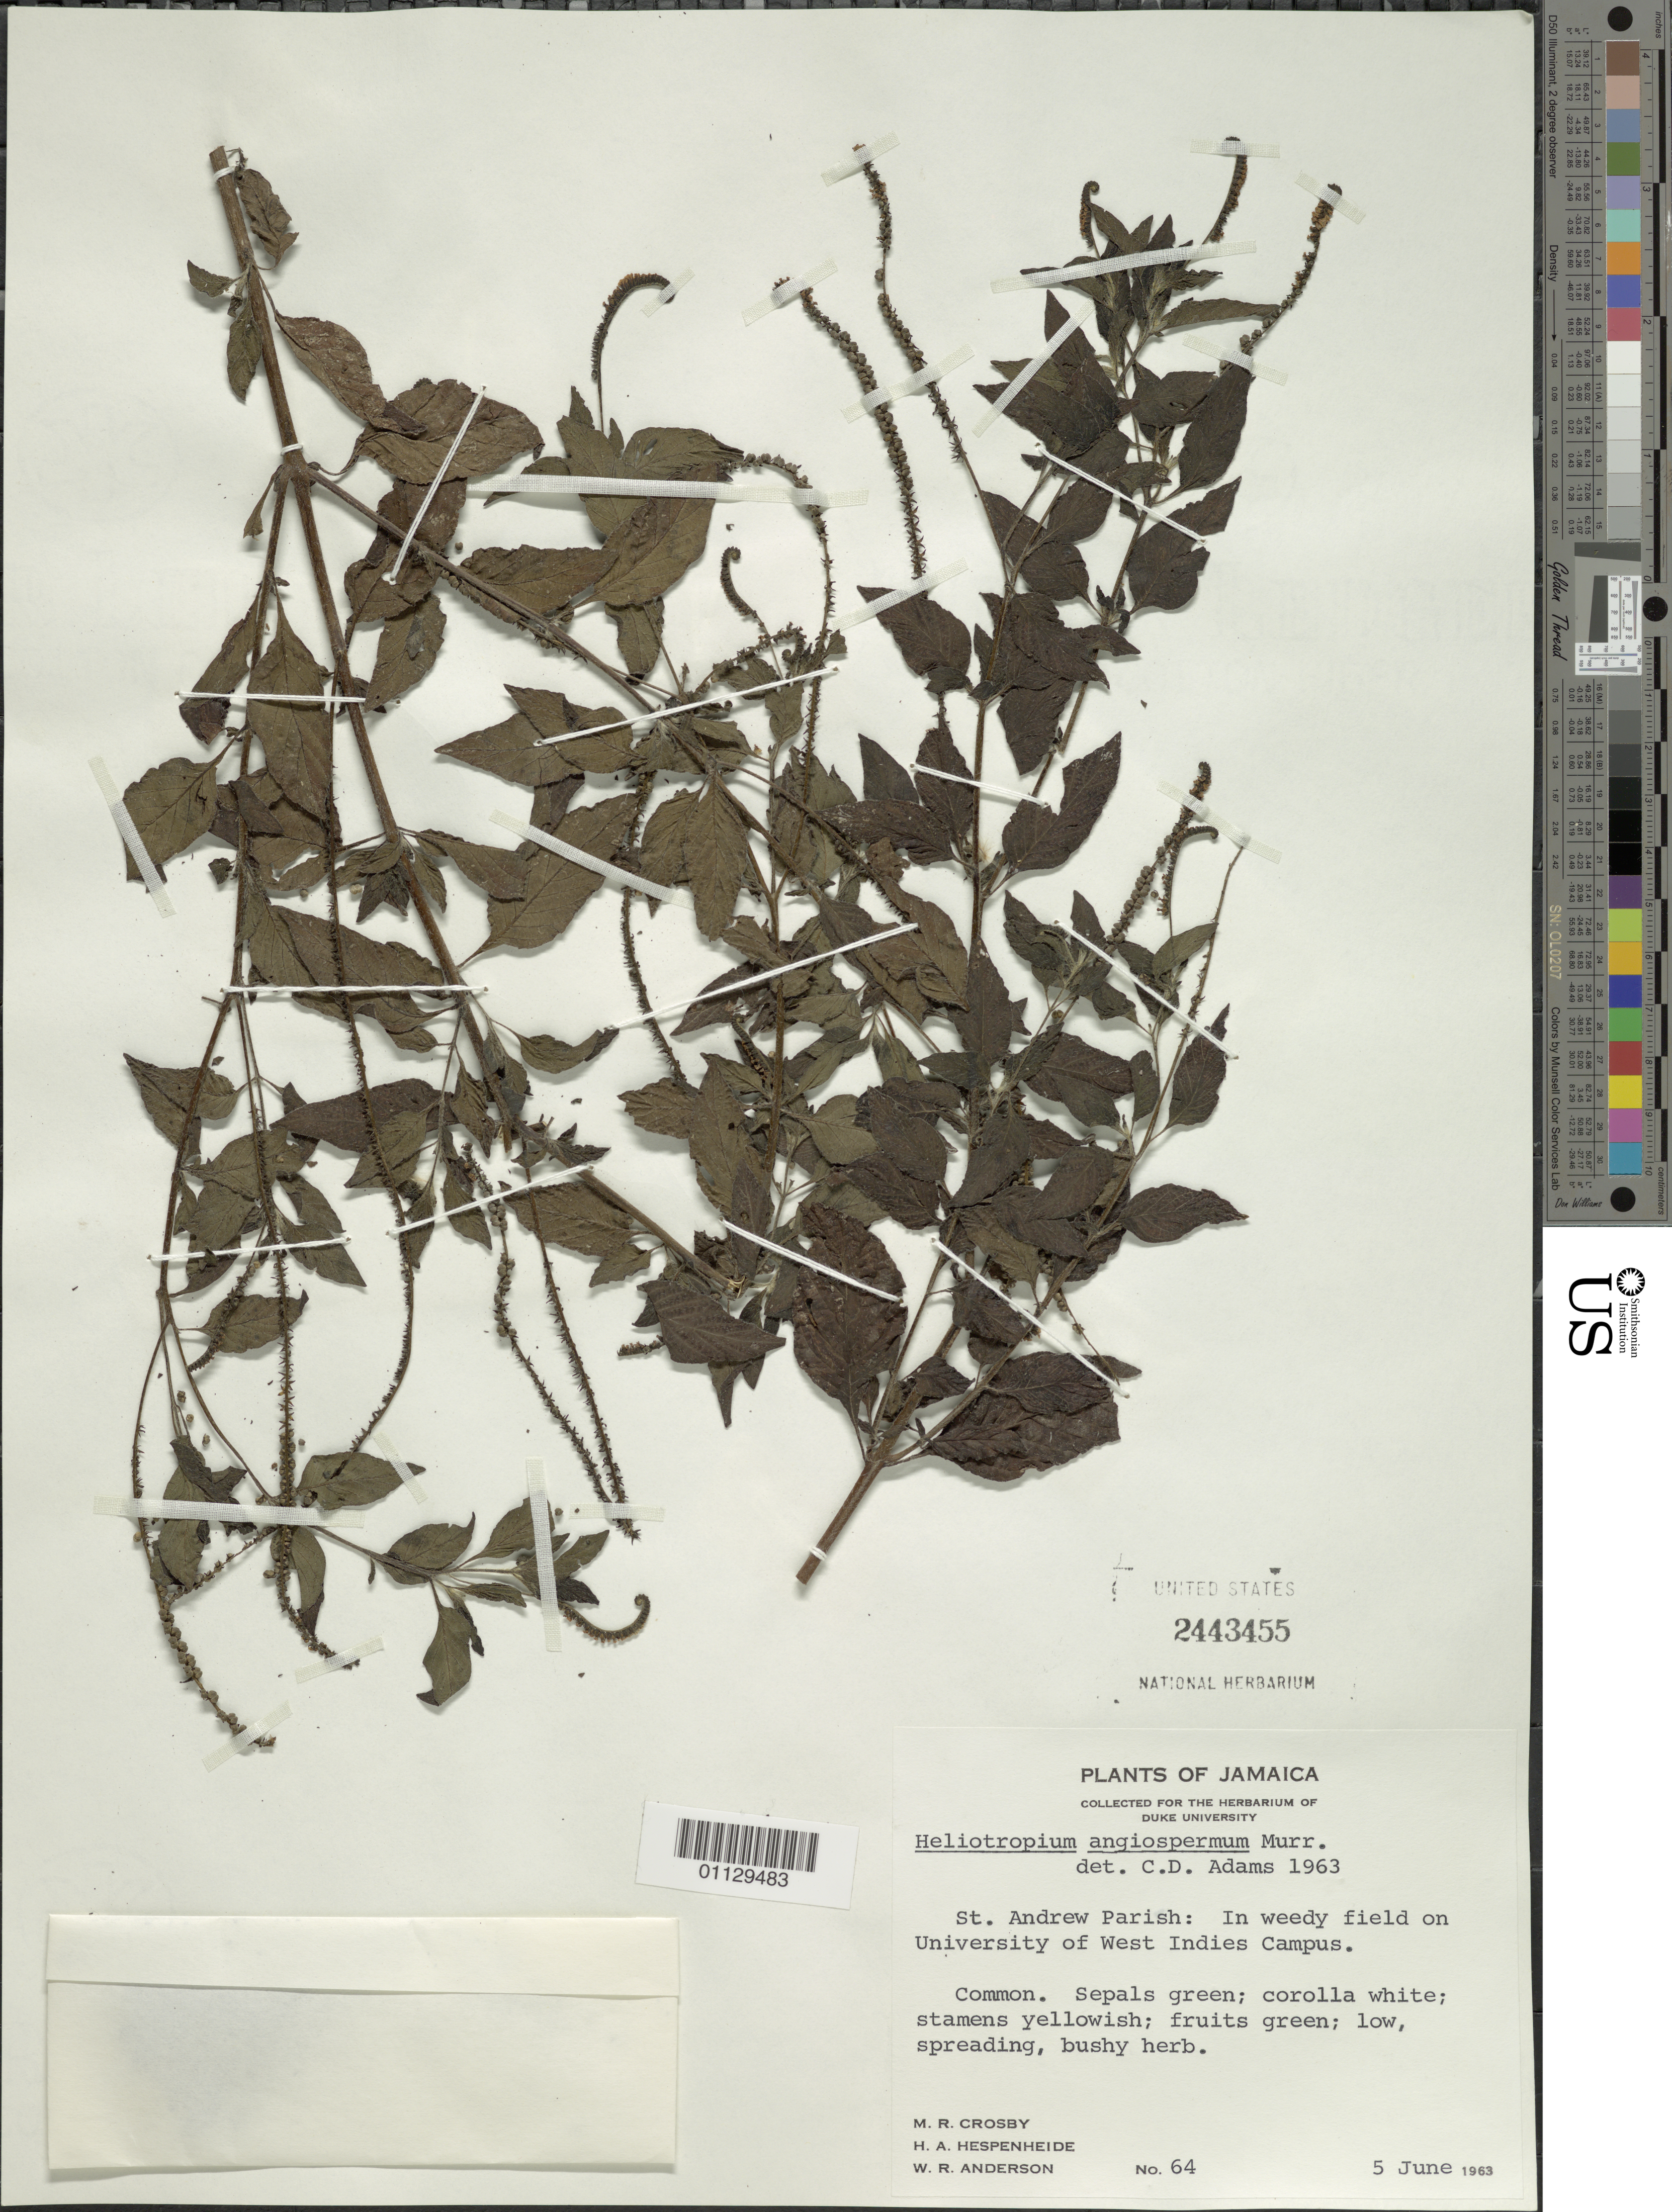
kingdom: Plantae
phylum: Tracheophyta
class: Magnoliopsida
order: Boraginales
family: Heliotropiaceae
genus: Heliotropium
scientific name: Heliotropium angiospermum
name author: Murray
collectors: M. R. Crosby, E. Hespenheide & W. R. Anderson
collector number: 64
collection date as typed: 05 Jun 1963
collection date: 1963-06-05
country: Jamaica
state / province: Saint Andrew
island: Jamaica I.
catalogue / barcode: US 2443455